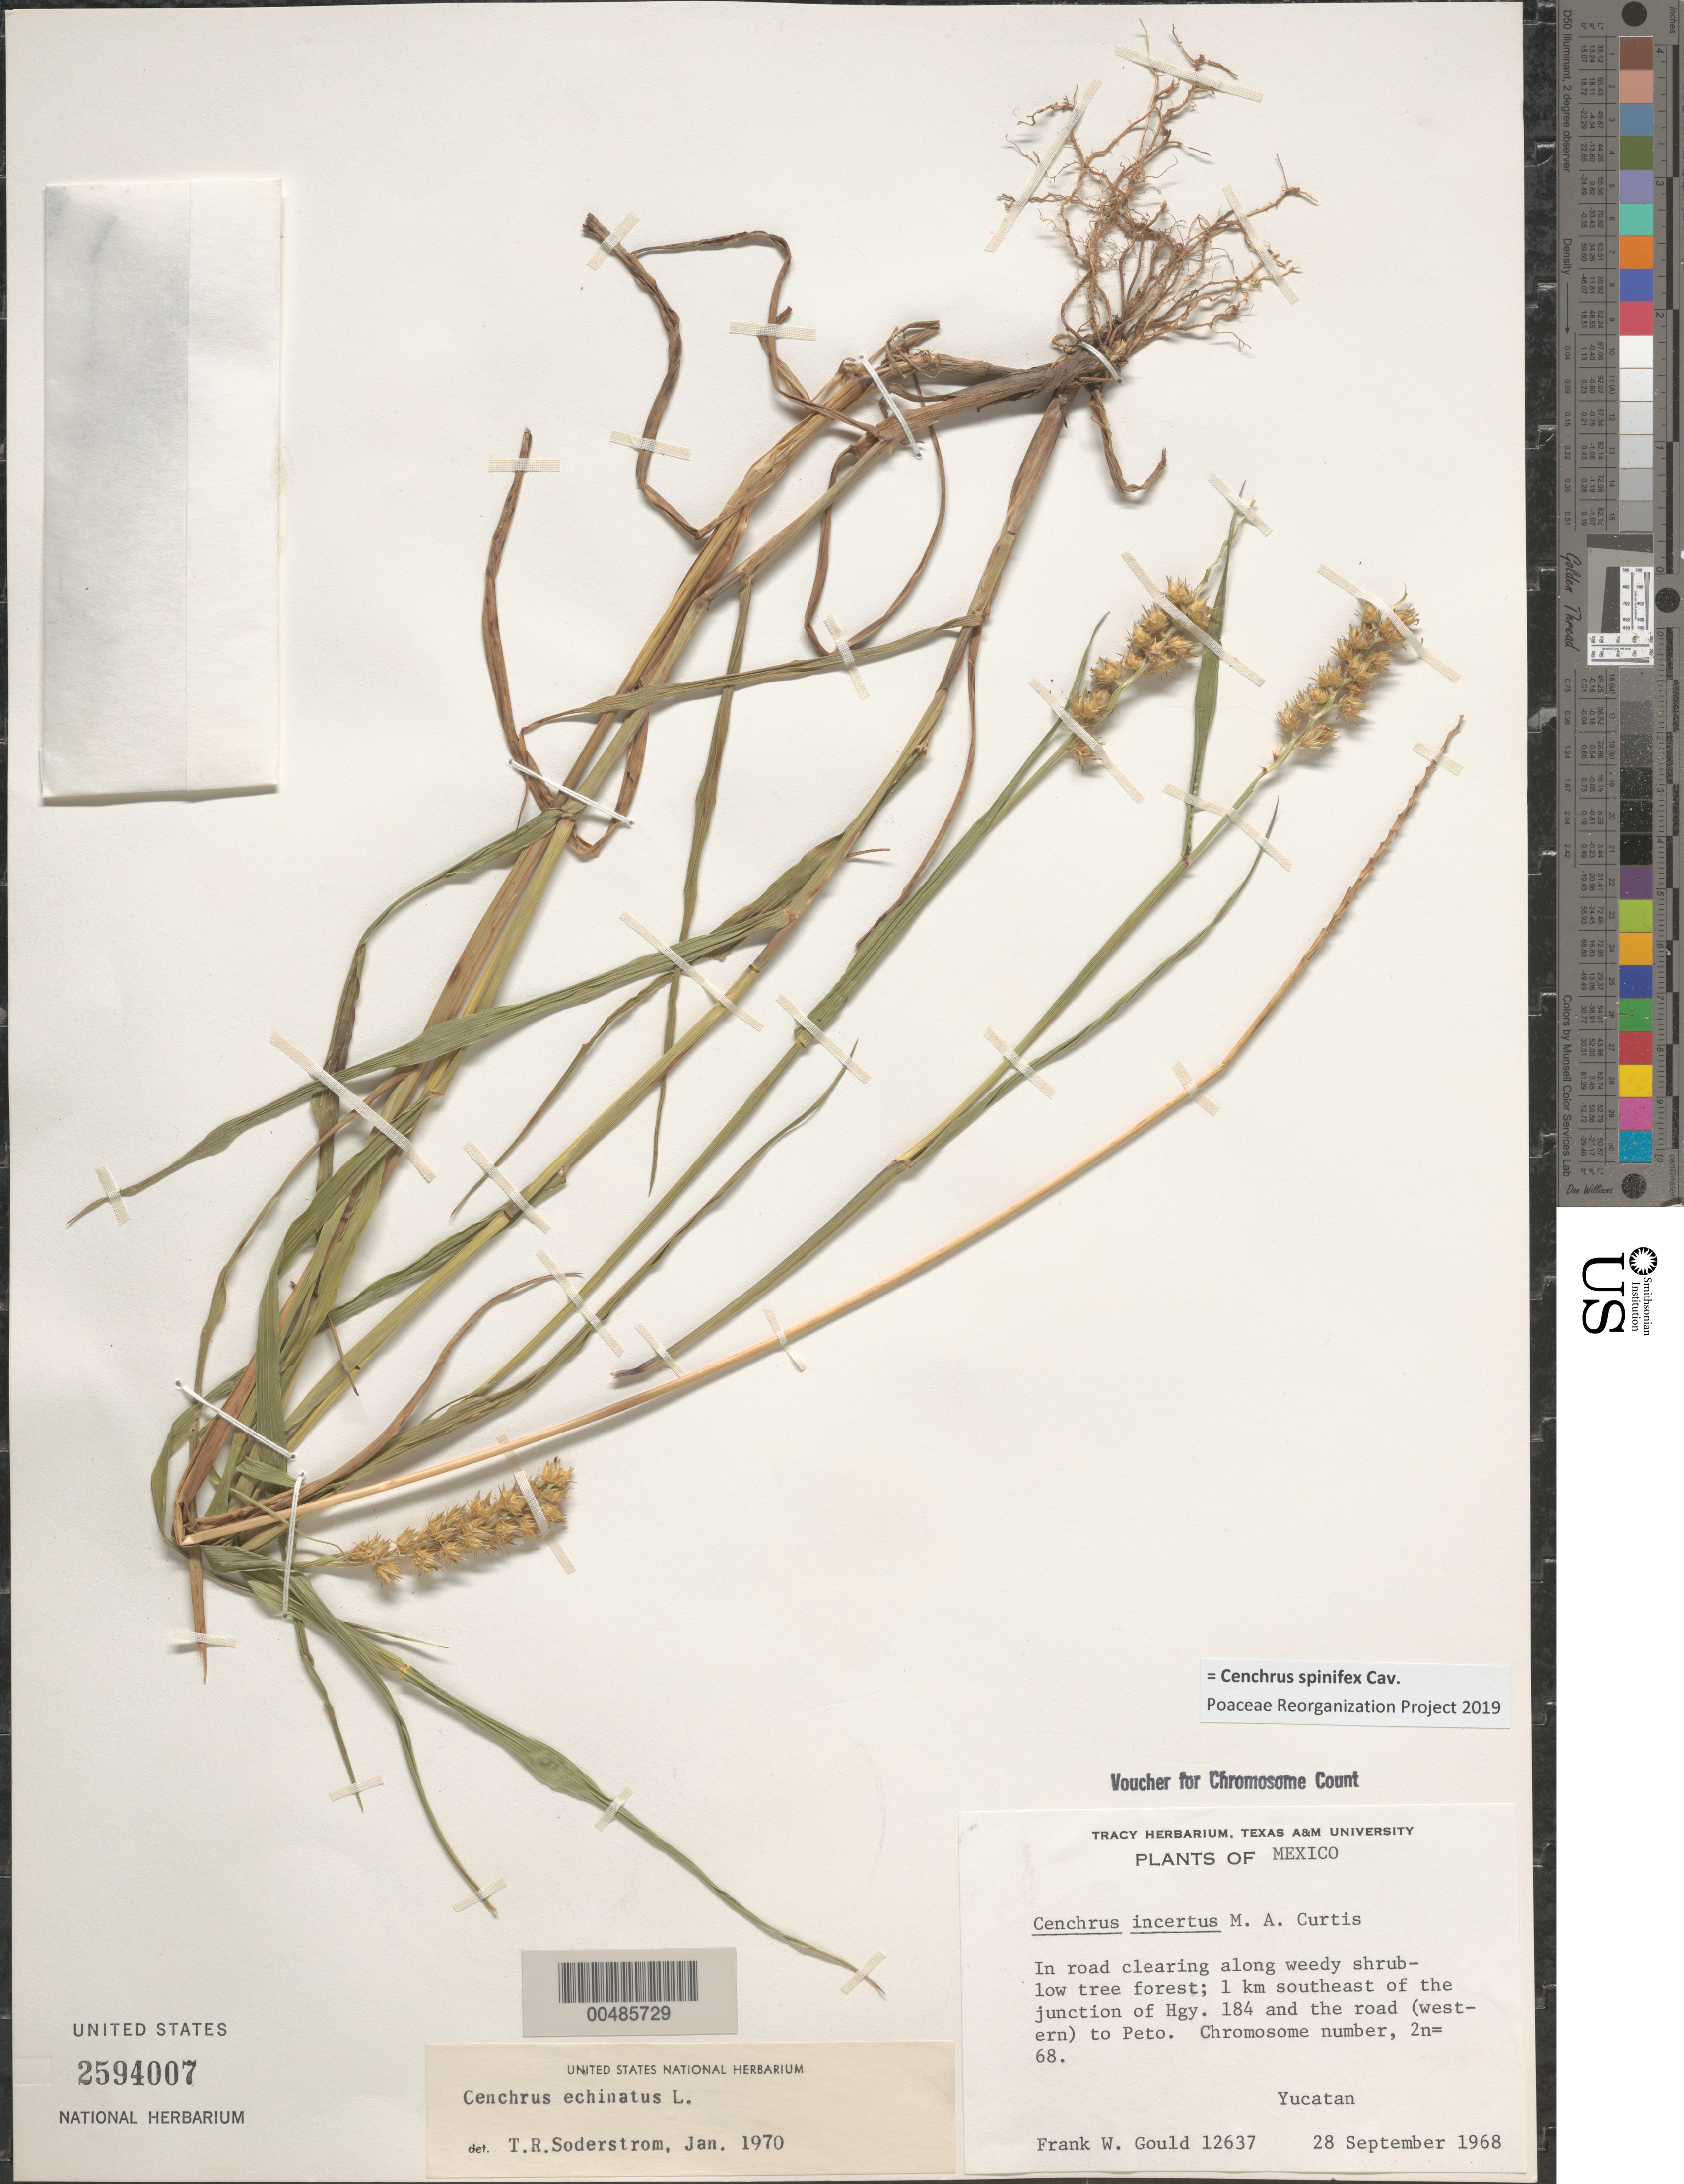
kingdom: Plantae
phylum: Tracheophyta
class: Liliopsida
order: Poales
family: Poaceae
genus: Cenchrus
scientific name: Cenchrus spinifex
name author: Cav.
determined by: Poaceae Reorganization Project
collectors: F. W. Gould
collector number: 12637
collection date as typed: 28 Sep 1968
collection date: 1968-09-28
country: Mexico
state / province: Yucatan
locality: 1 km SW of the jct of Hwy 184 & the rd (W) to Peto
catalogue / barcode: US 2594007